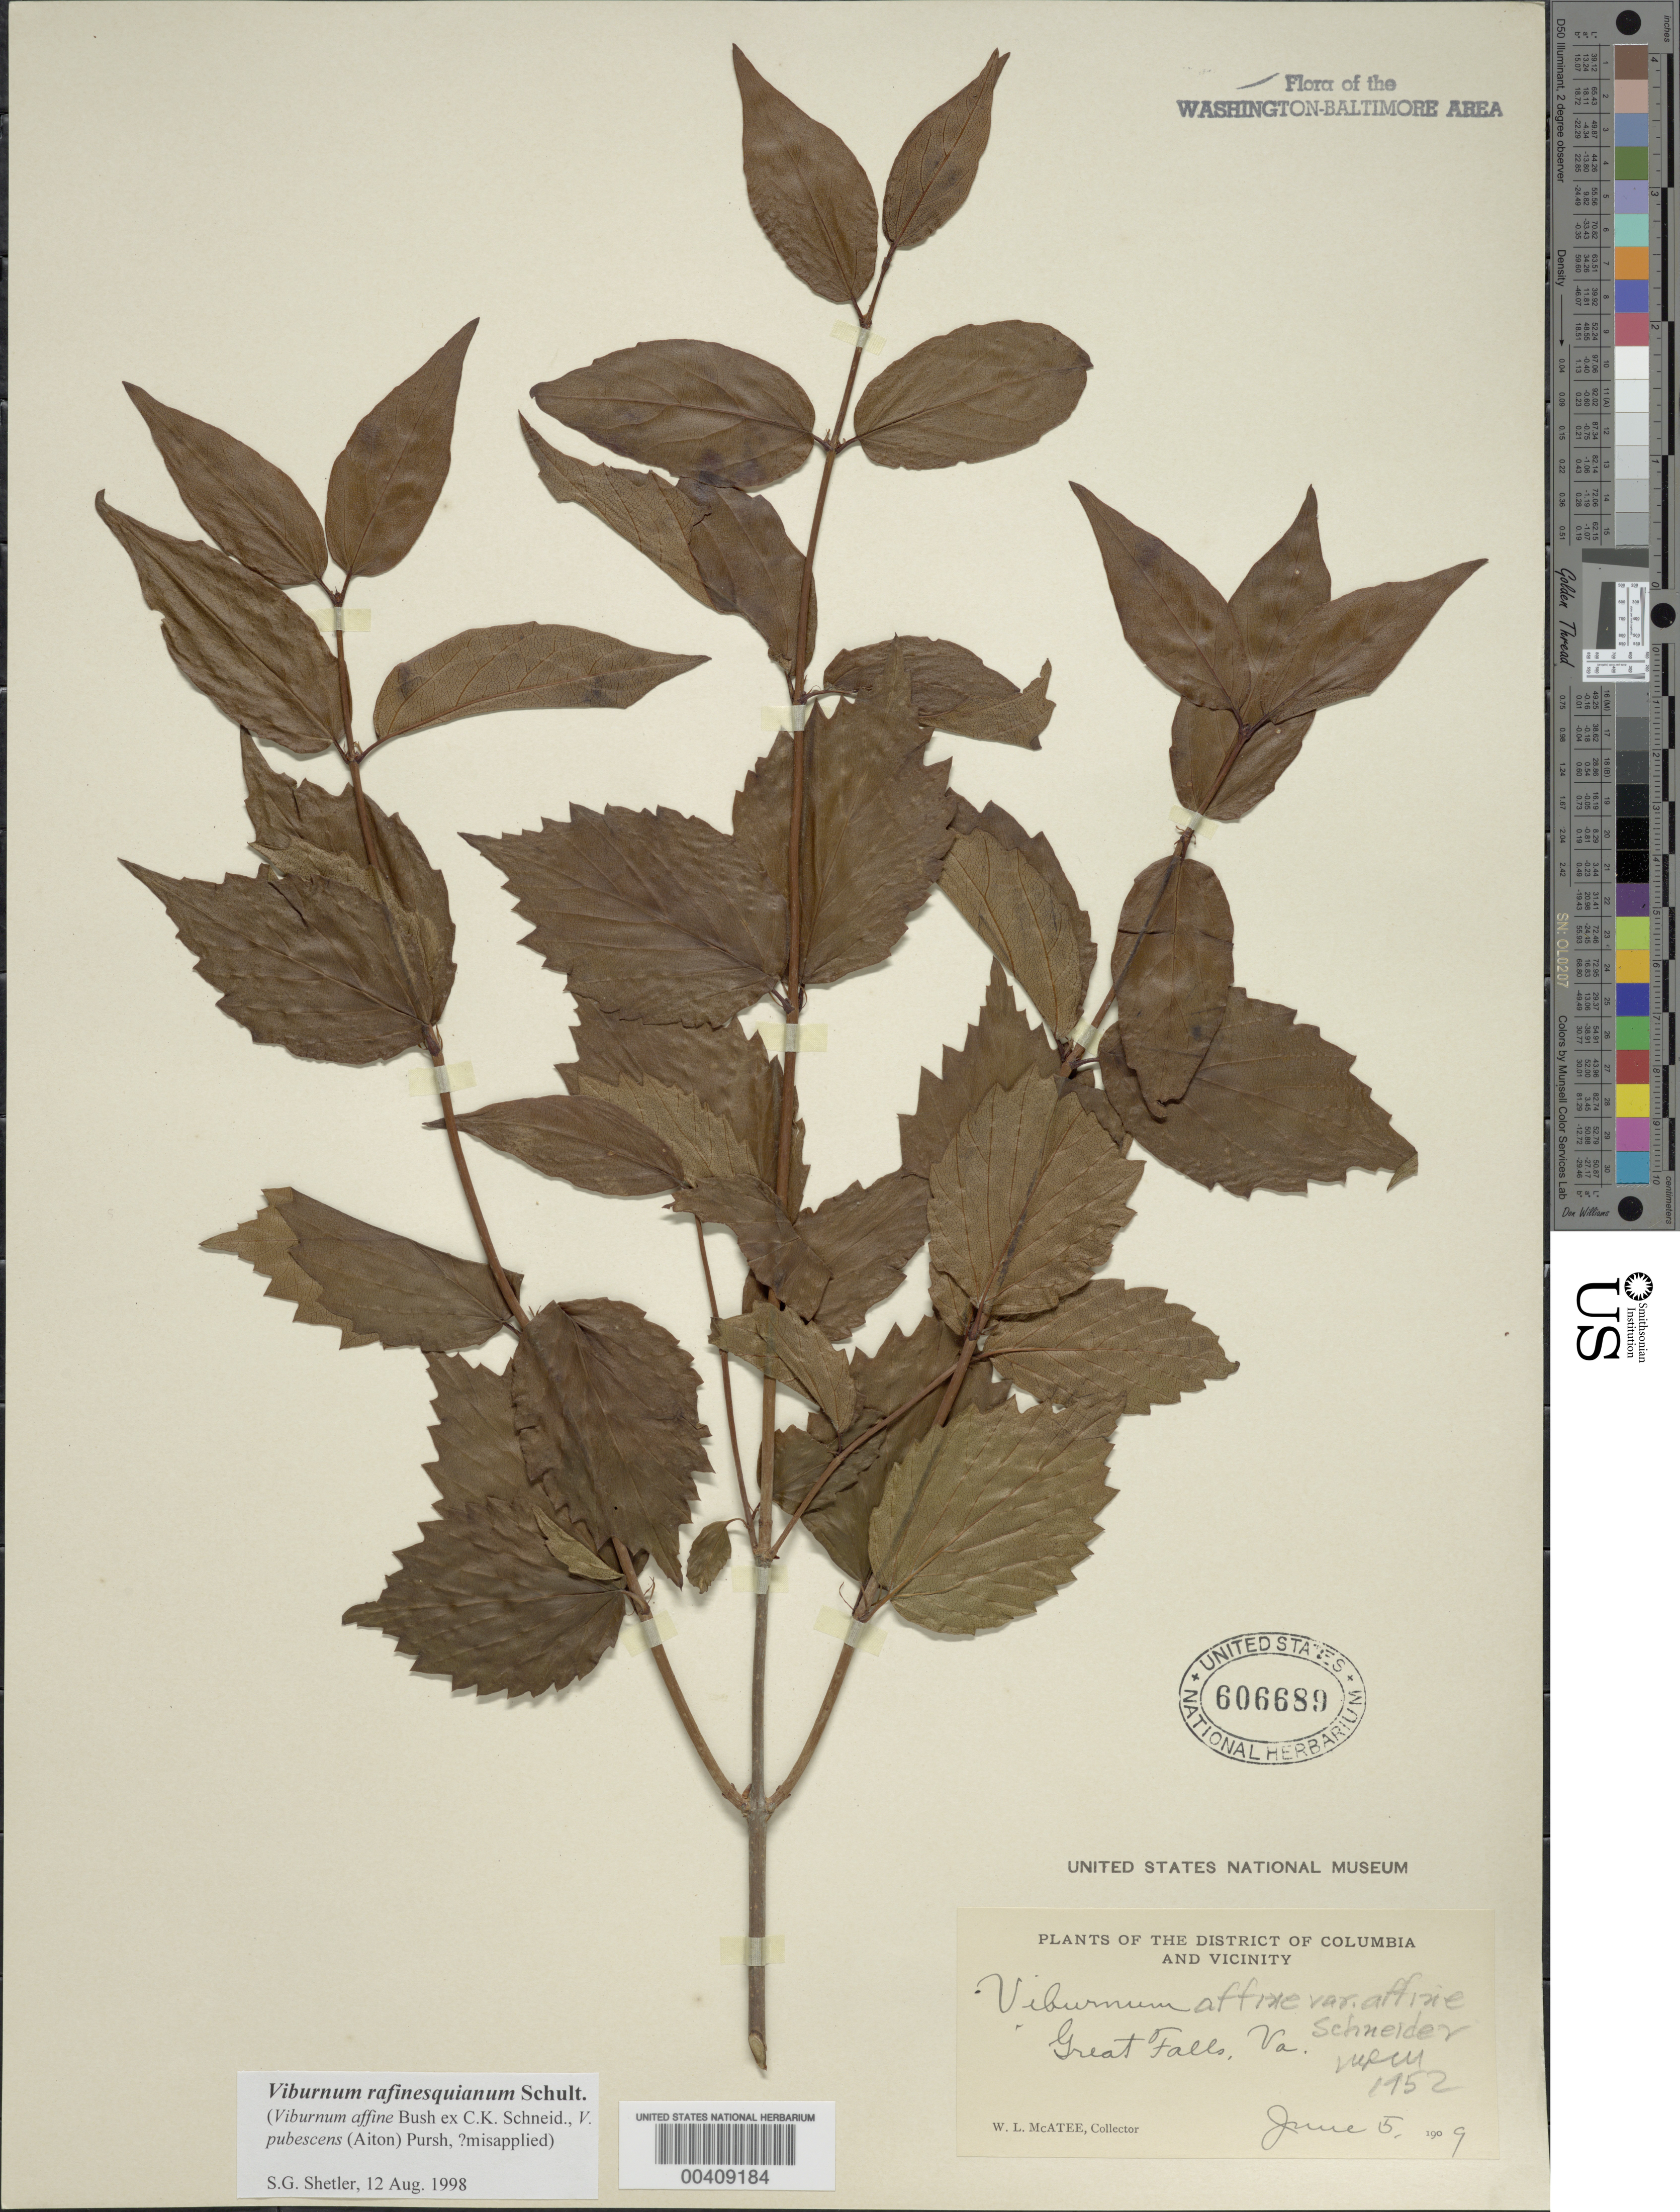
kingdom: Plantae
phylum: Tracheophyta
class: Magnoliopsida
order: Dipsacales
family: Viburnaceae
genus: Viburnum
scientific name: Viburnum rafinesqueanum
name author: Schult.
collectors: W. McAtee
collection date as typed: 05 Jun 1909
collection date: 1909-06-05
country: United States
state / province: Virginia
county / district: Fairfax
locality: Great Falls C. & O. Canal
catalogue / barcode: US 606689